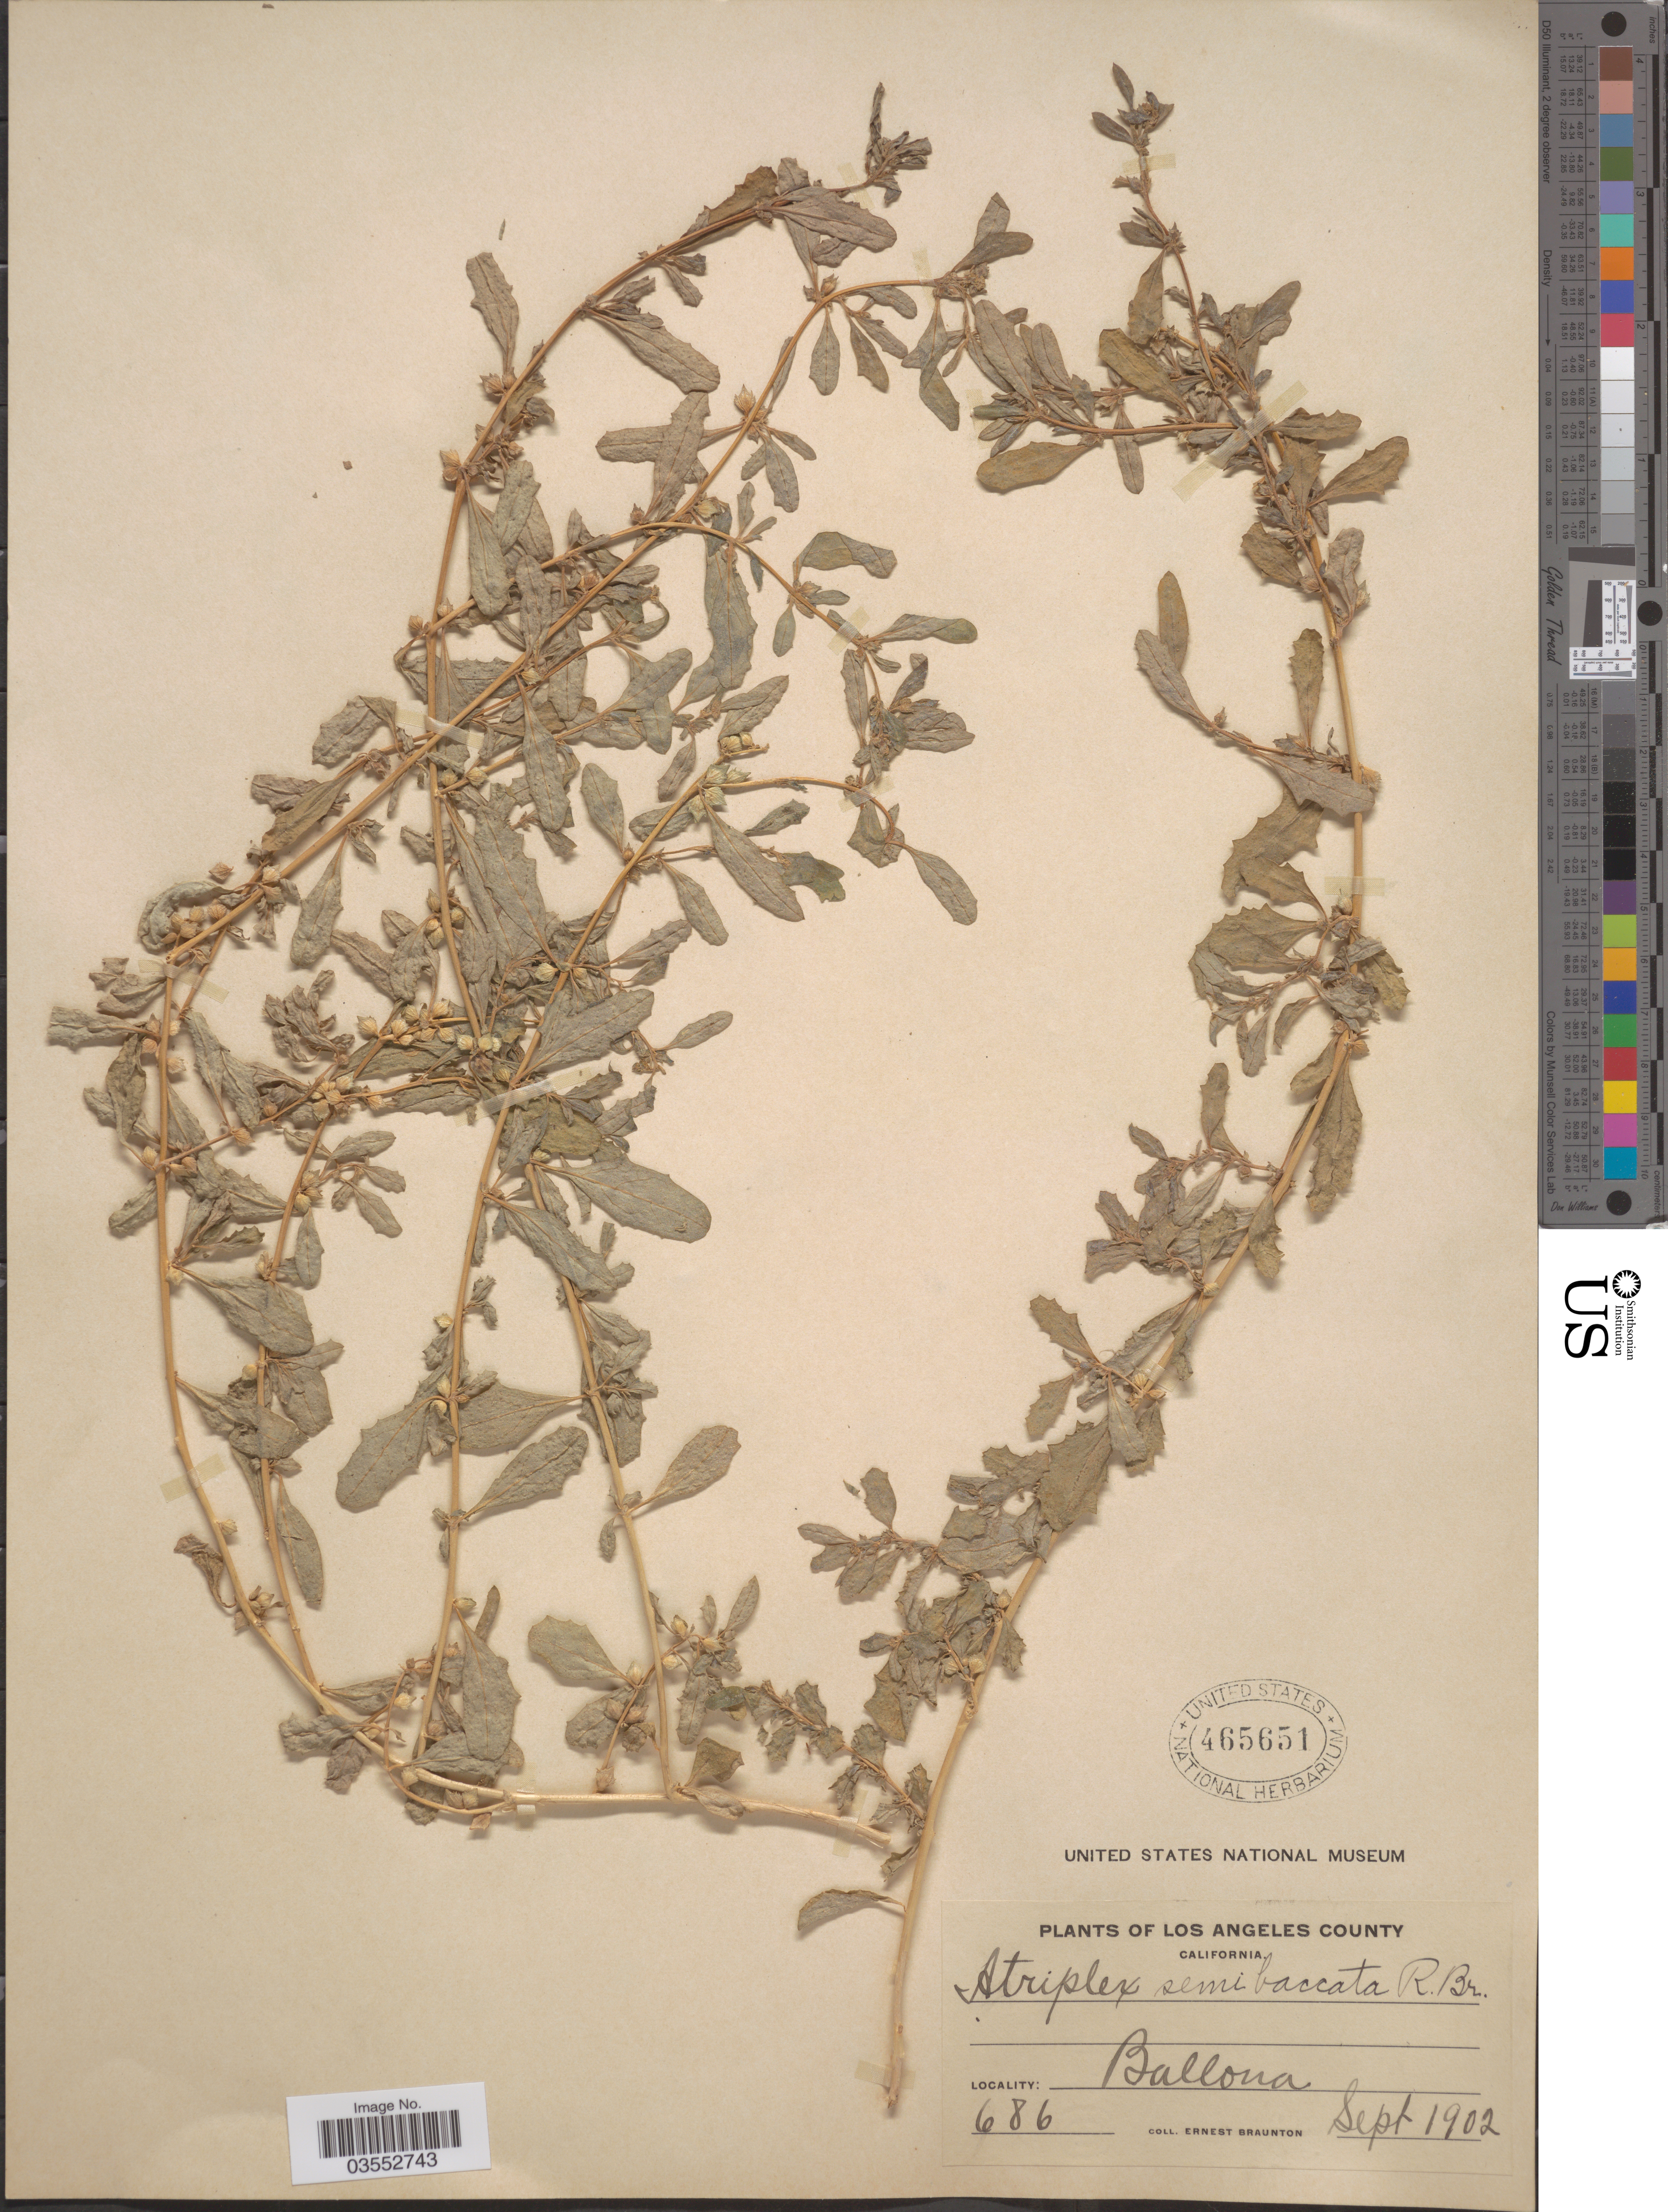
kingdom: Plantae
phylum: Tracheophyta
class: Magnoliopsida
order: Caryophyllales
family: Amaranthaceae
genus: Atriplex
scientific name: Atriplex semibaccata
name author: R. Br.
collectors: E. Braunton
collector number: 686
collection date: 1902-09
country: United States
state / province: California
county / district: Los Angeles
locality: Los Angeles County. Ballona.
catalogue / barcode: US 465651